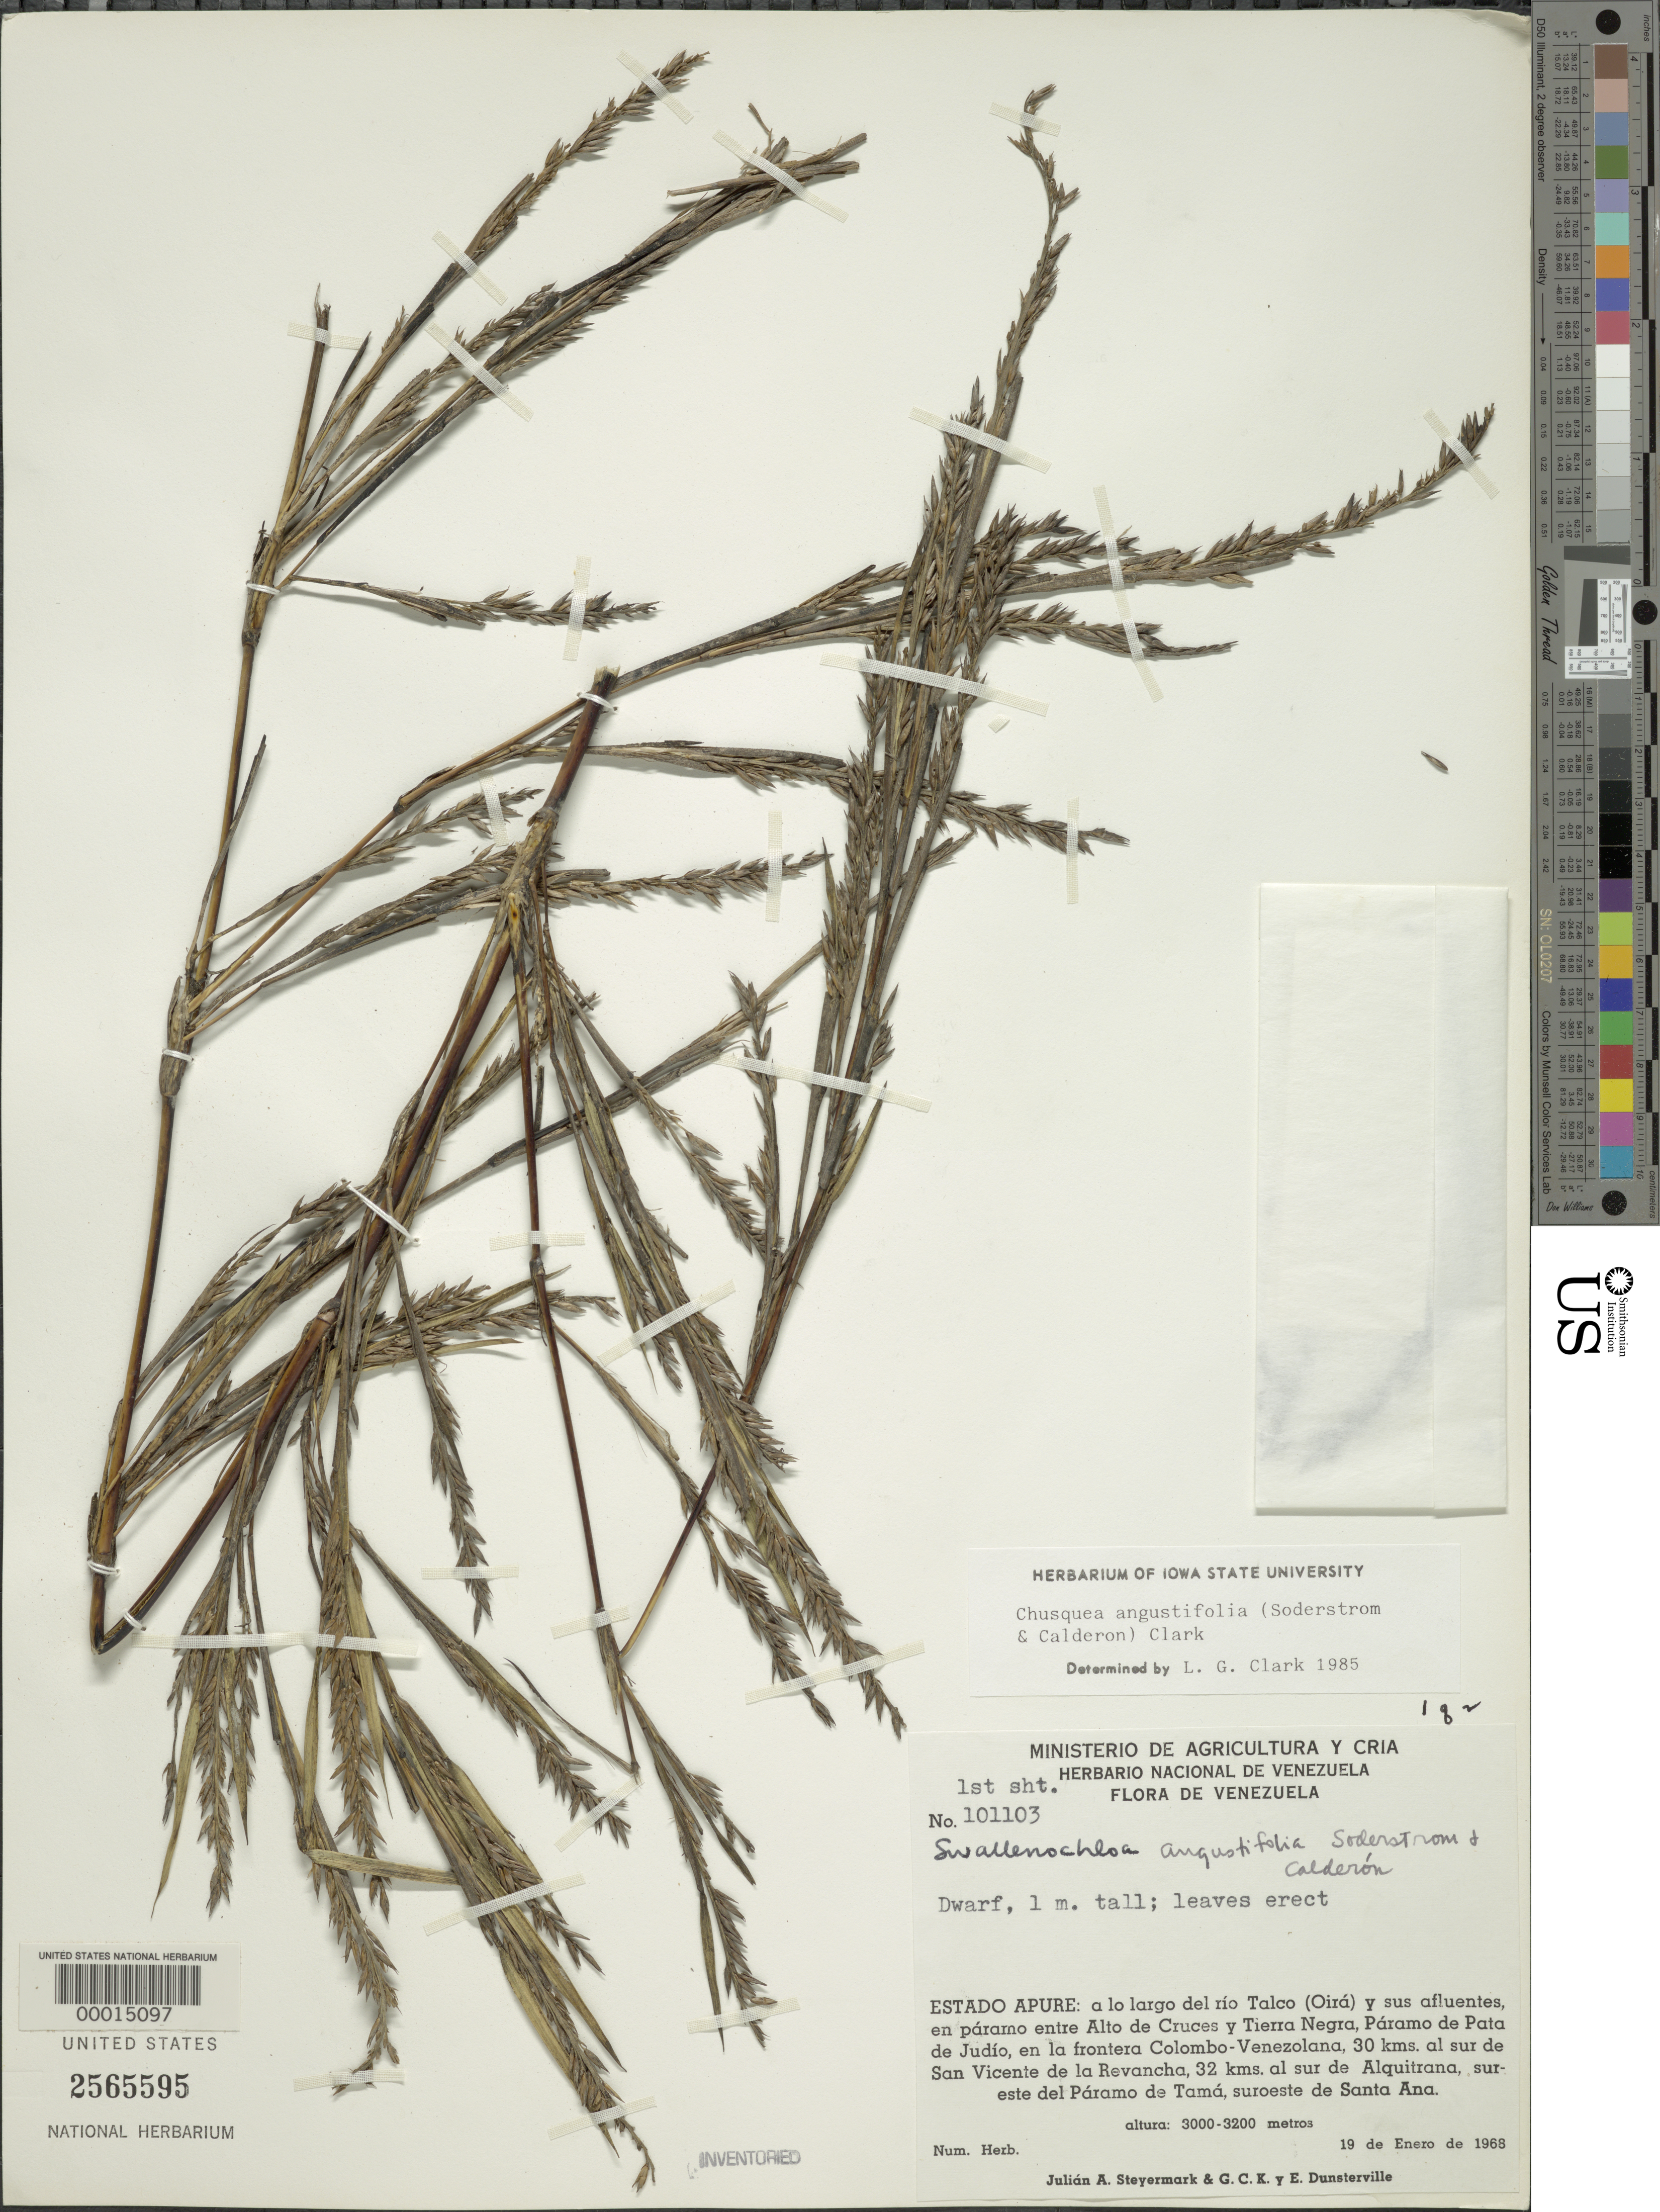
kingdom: Plantae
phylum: Tracheophyta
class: Liliopsida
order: Poales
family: Poaceae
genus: Chusquea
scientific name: Chusquea angustifolia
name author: (Soderstr. & C. E. Calderón) L.G. Clark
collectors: J. Steyermark, G. C. K. Dunsterville & E. Dunsterville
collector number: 101103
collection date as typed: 19 Jan 1968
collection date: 1968-01-19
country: Venezuela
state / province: Apure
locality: Santa ana, paramo de tama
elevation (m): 3000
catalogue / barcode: US 2565595